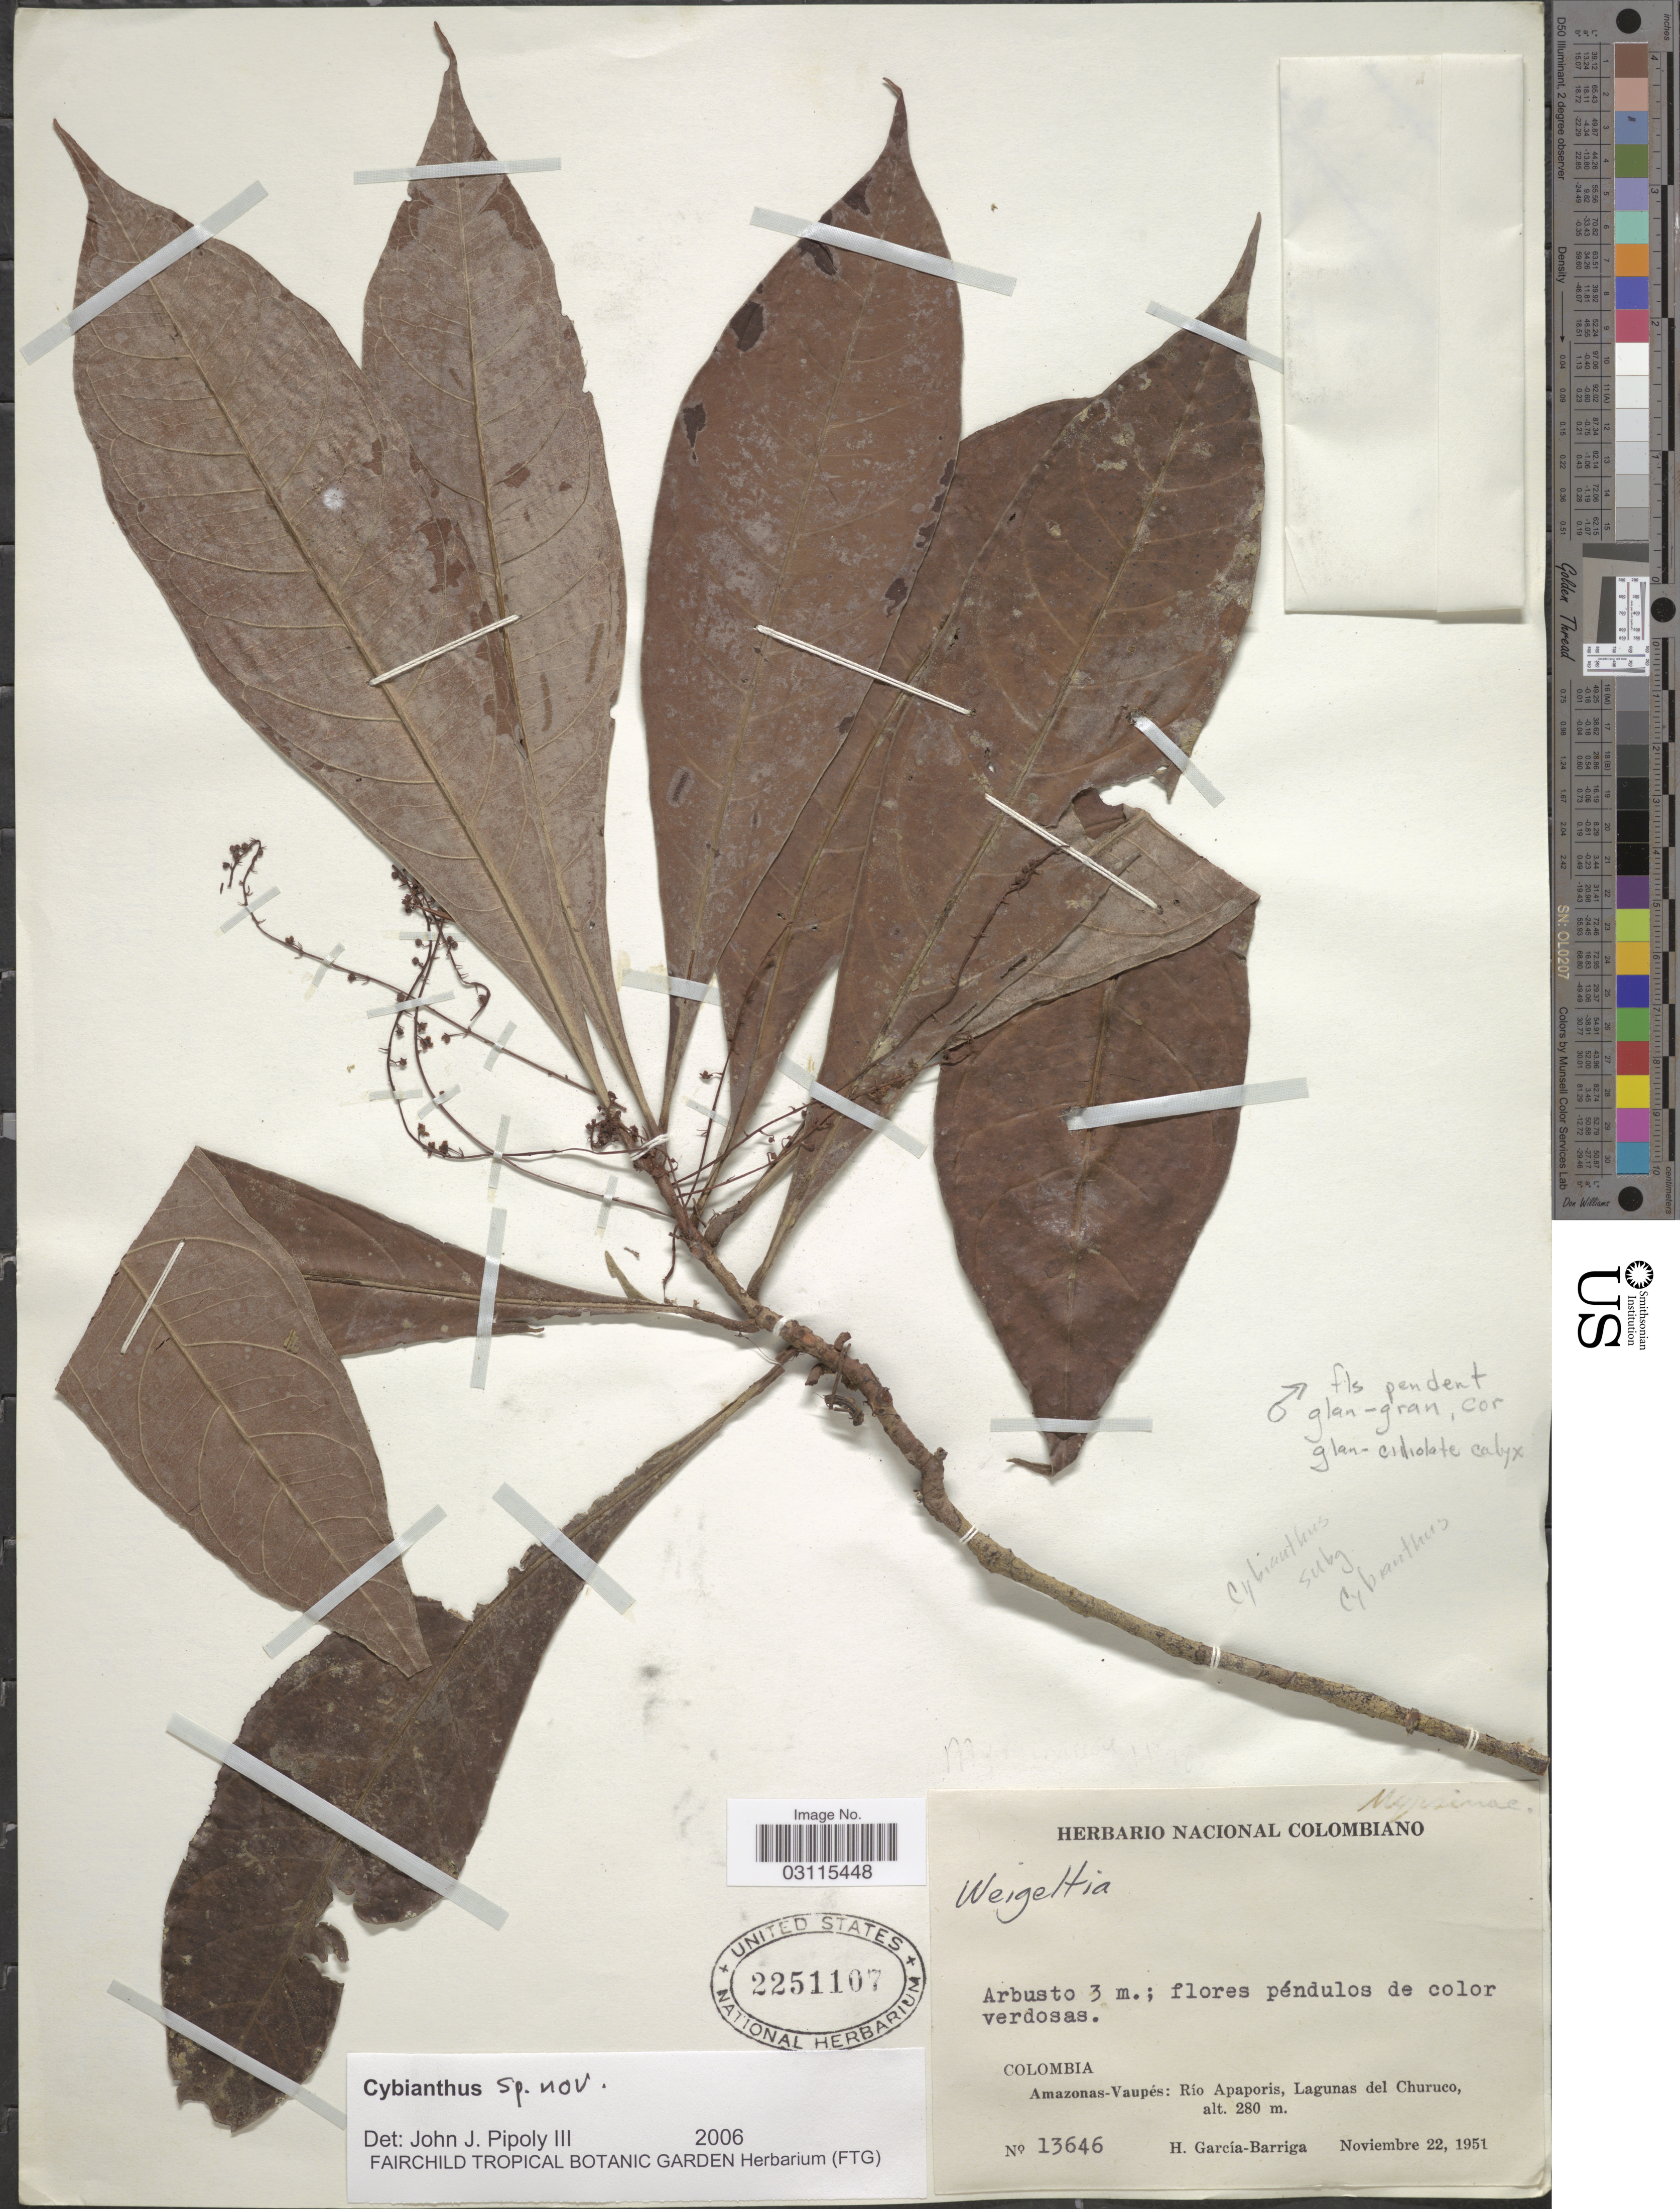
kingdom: Plantae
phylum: Tracheophyta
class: Magnoliopsida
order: Ericales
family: Primulaceae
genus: Cybianthus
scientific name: Cybianthus sp.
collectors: H. García Barriga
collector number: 13646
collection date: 1951-11-22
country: Colombia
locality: Amazonas-Vaupés: Río Apaporis, Lagunas del Churuco.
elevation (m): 280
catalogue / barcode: US 2251107